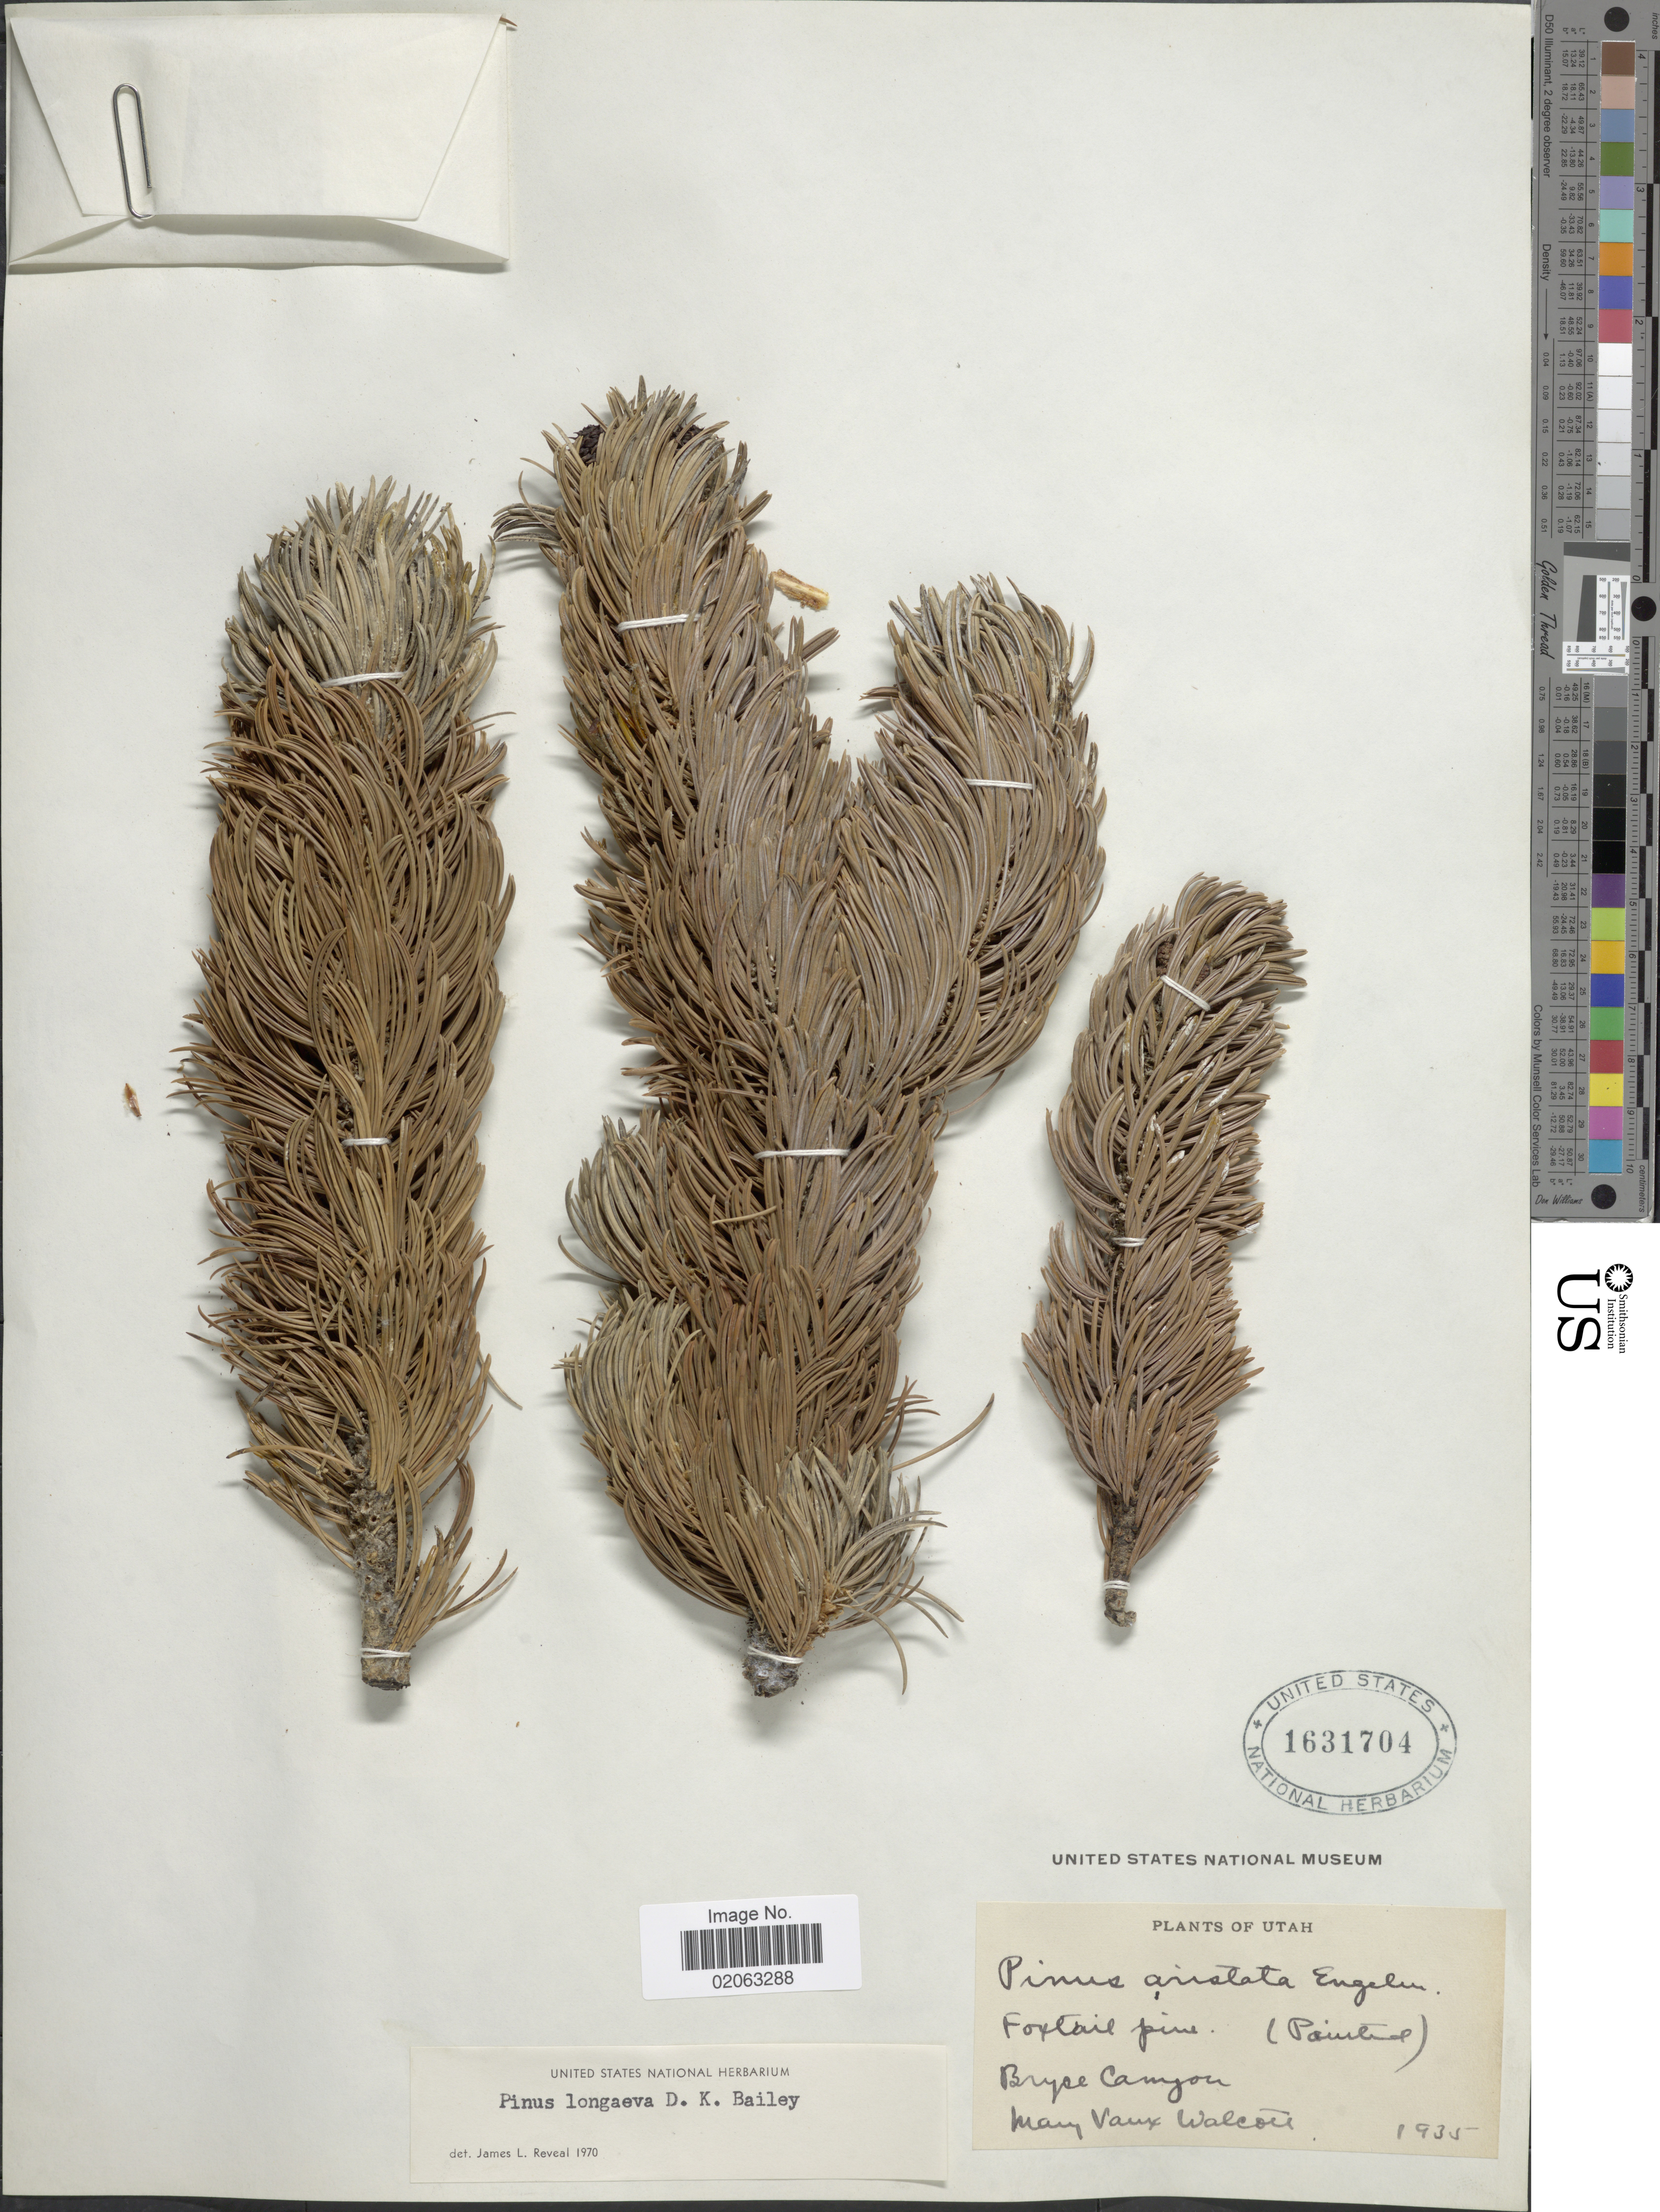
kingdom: Plantae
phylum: Tracheophyta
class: Pinopsida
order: Pinales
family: Pinaceae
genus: Pinus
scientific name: Pinus aristata var. longaeva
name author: (D.K. Bailey) Little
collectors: M. Walcott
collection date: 1935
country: United States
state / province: Utah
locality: Bryce Canyon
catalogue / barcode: US 1631704